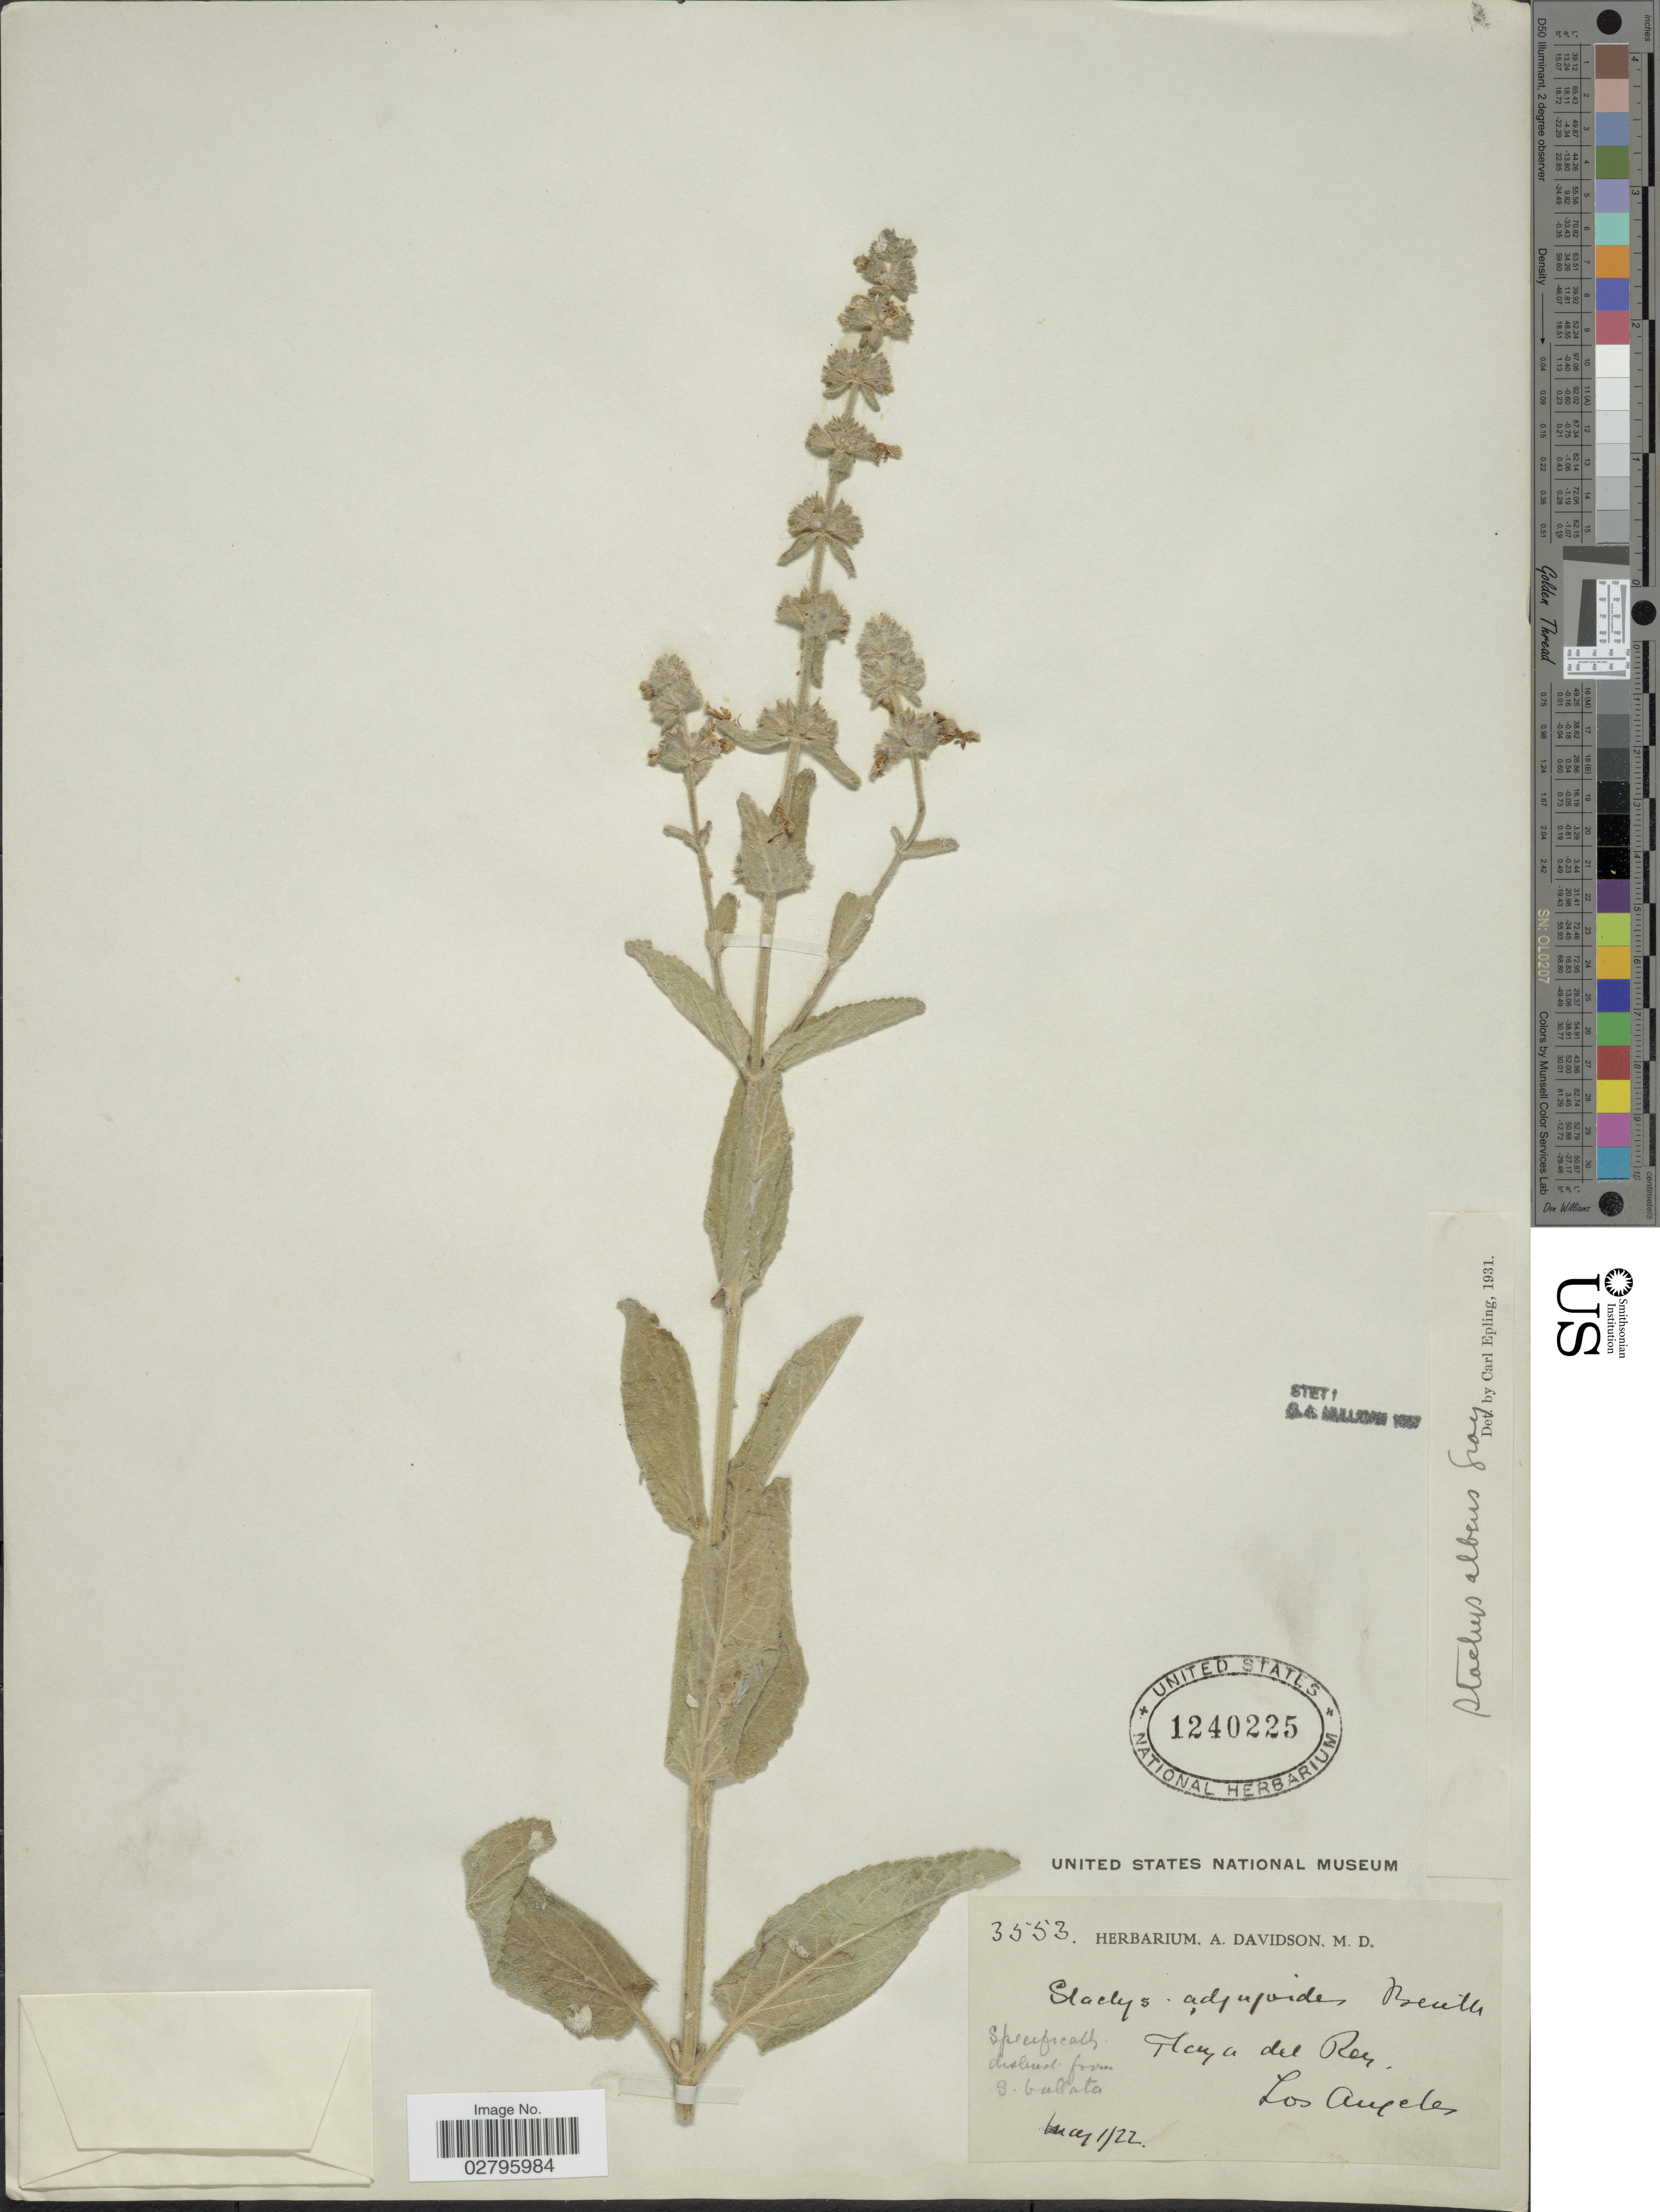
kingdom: Plantae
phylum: Tracheophyta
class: Magnoliopsida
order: Lamiales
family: Lamiaceae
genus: Stachys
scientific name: Stachys albens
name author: A. Gray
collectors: ex herb. A. Davidson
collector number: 3553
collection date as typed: Transcribed d/m/y: 1/5/22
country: United States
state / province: California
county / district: Los Angeles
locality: Playa del Rey, Los Angeles.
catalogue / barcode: US 1240225